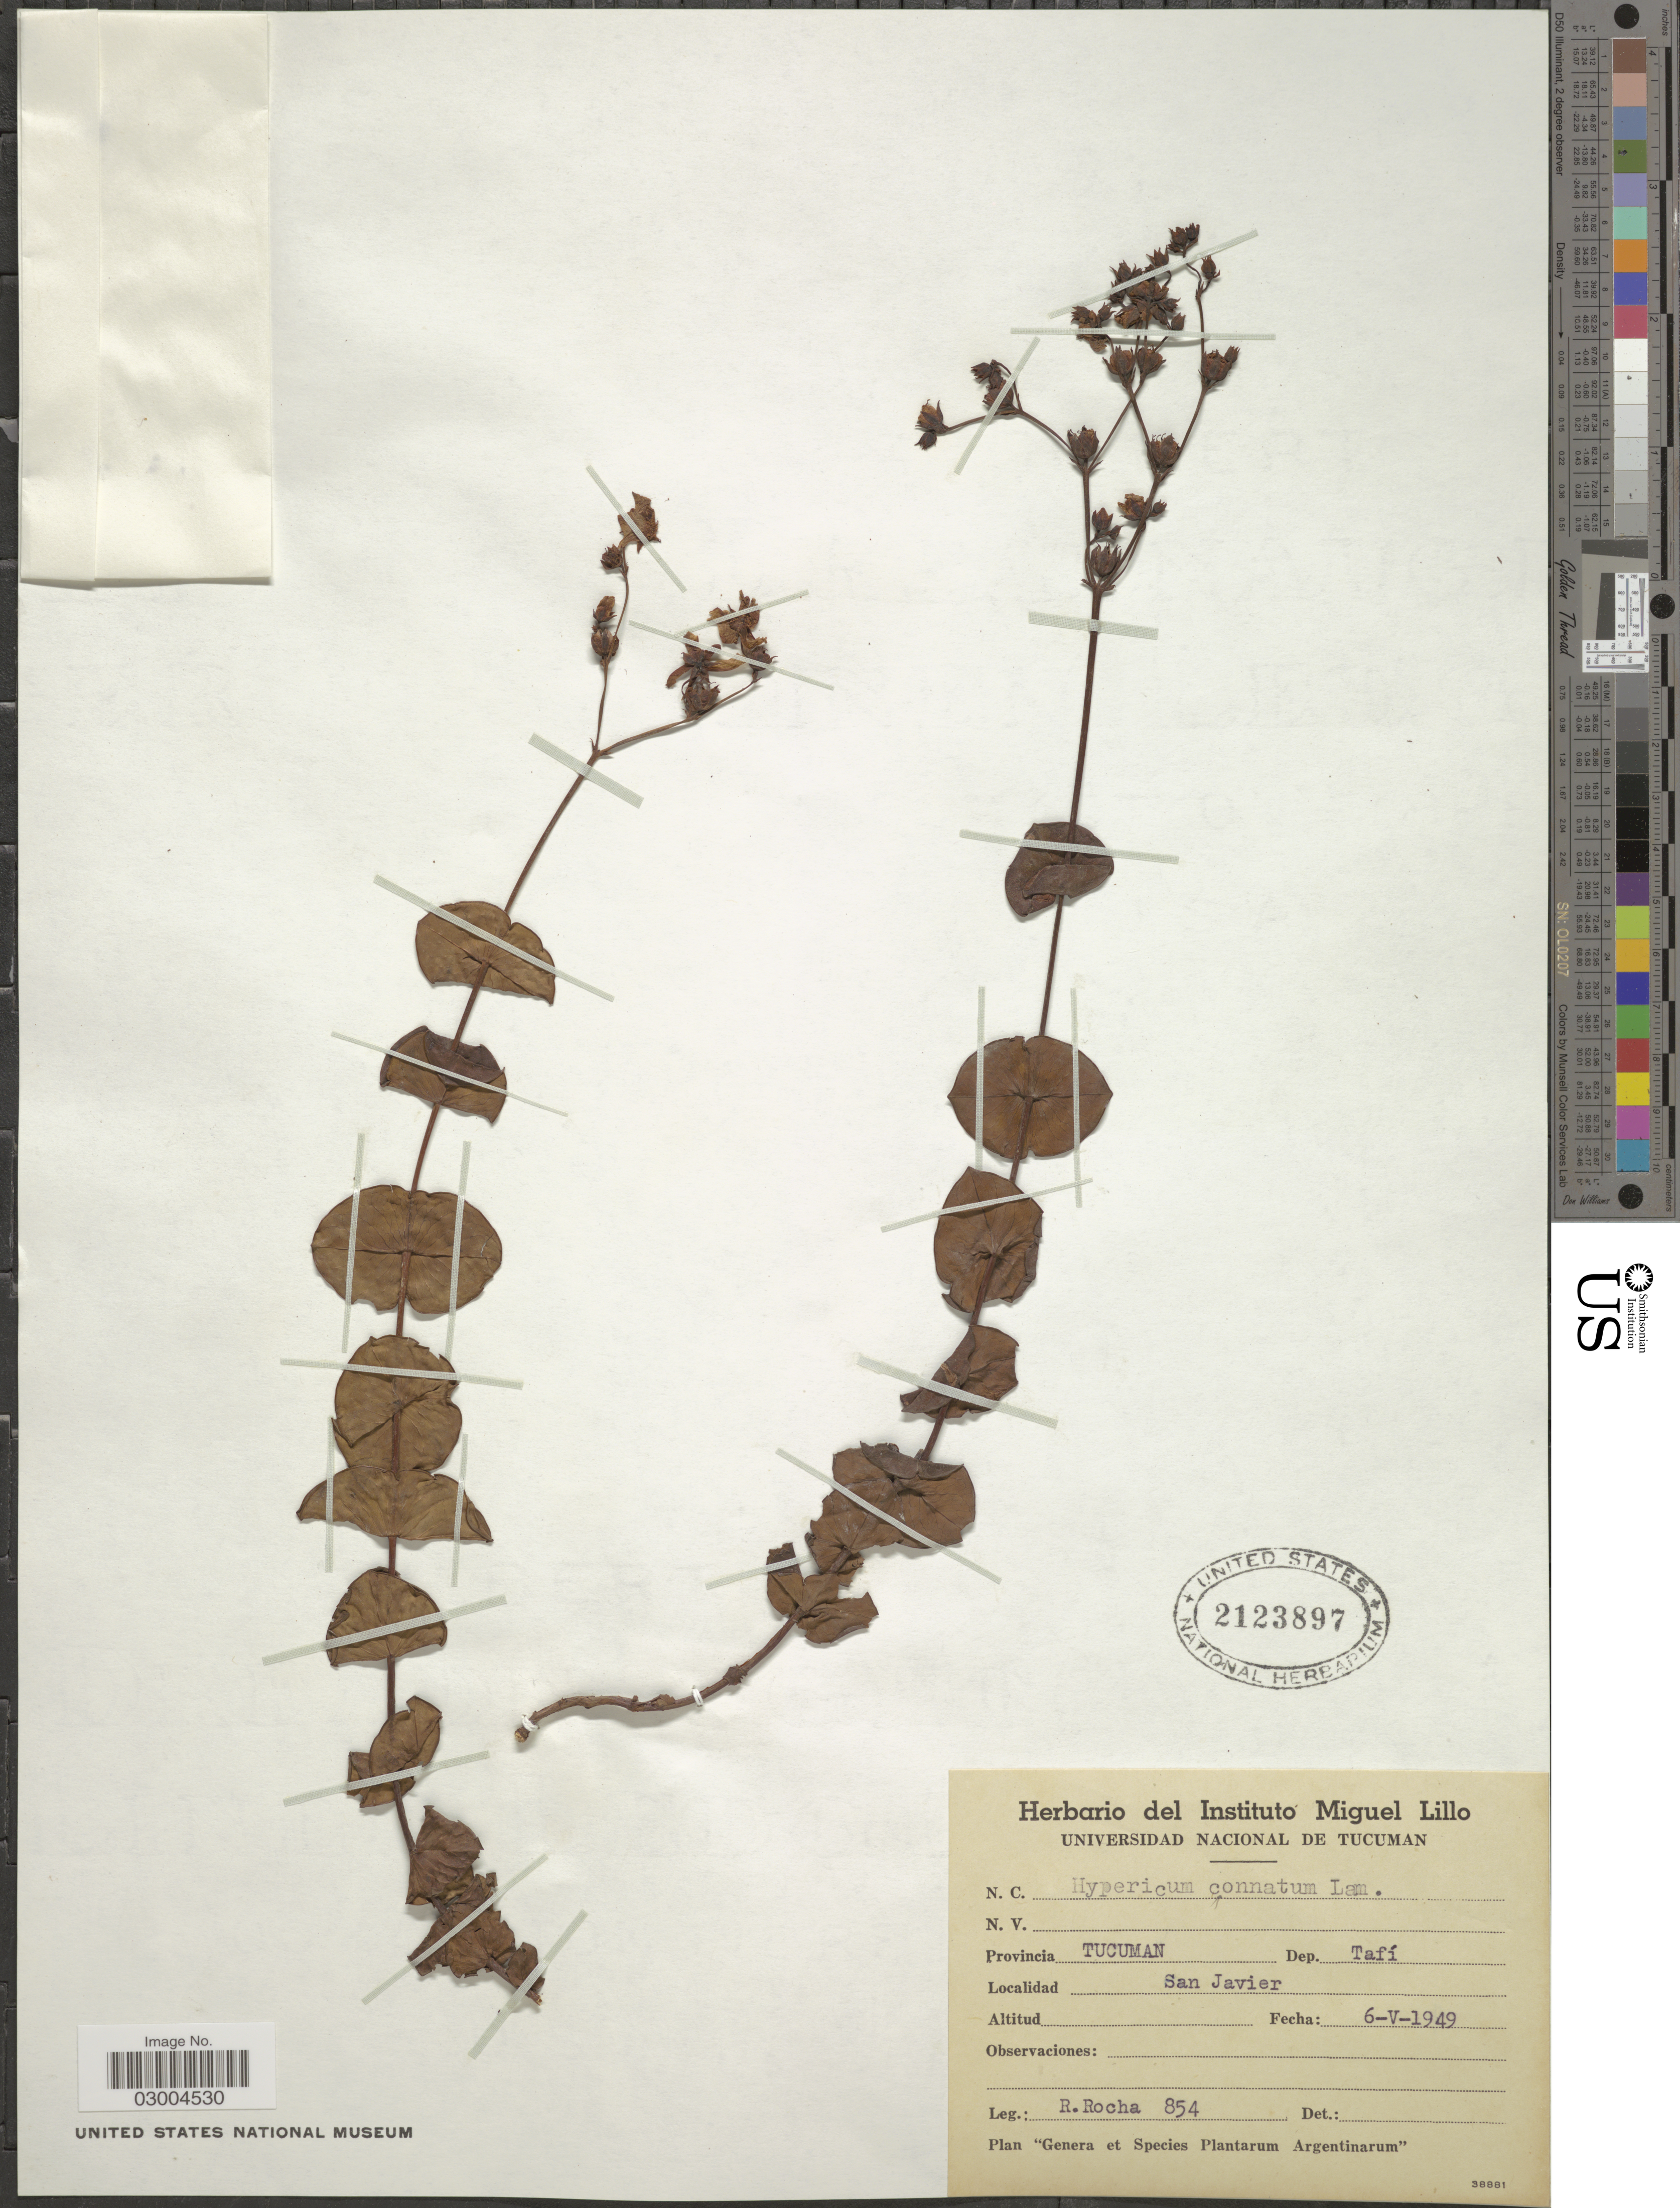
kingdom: Plantae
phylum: Tracheophyta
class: Magnoliopsida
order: Malpighiales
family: Hypericaceae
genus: Hypericum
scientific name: Hypericum connatum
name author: Lam.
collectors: R. Rocha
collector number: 854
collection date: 1949-05-06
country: Argentina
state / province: Tucuman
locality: Dep. Tafí. San Javier.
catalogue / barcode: US 2123897